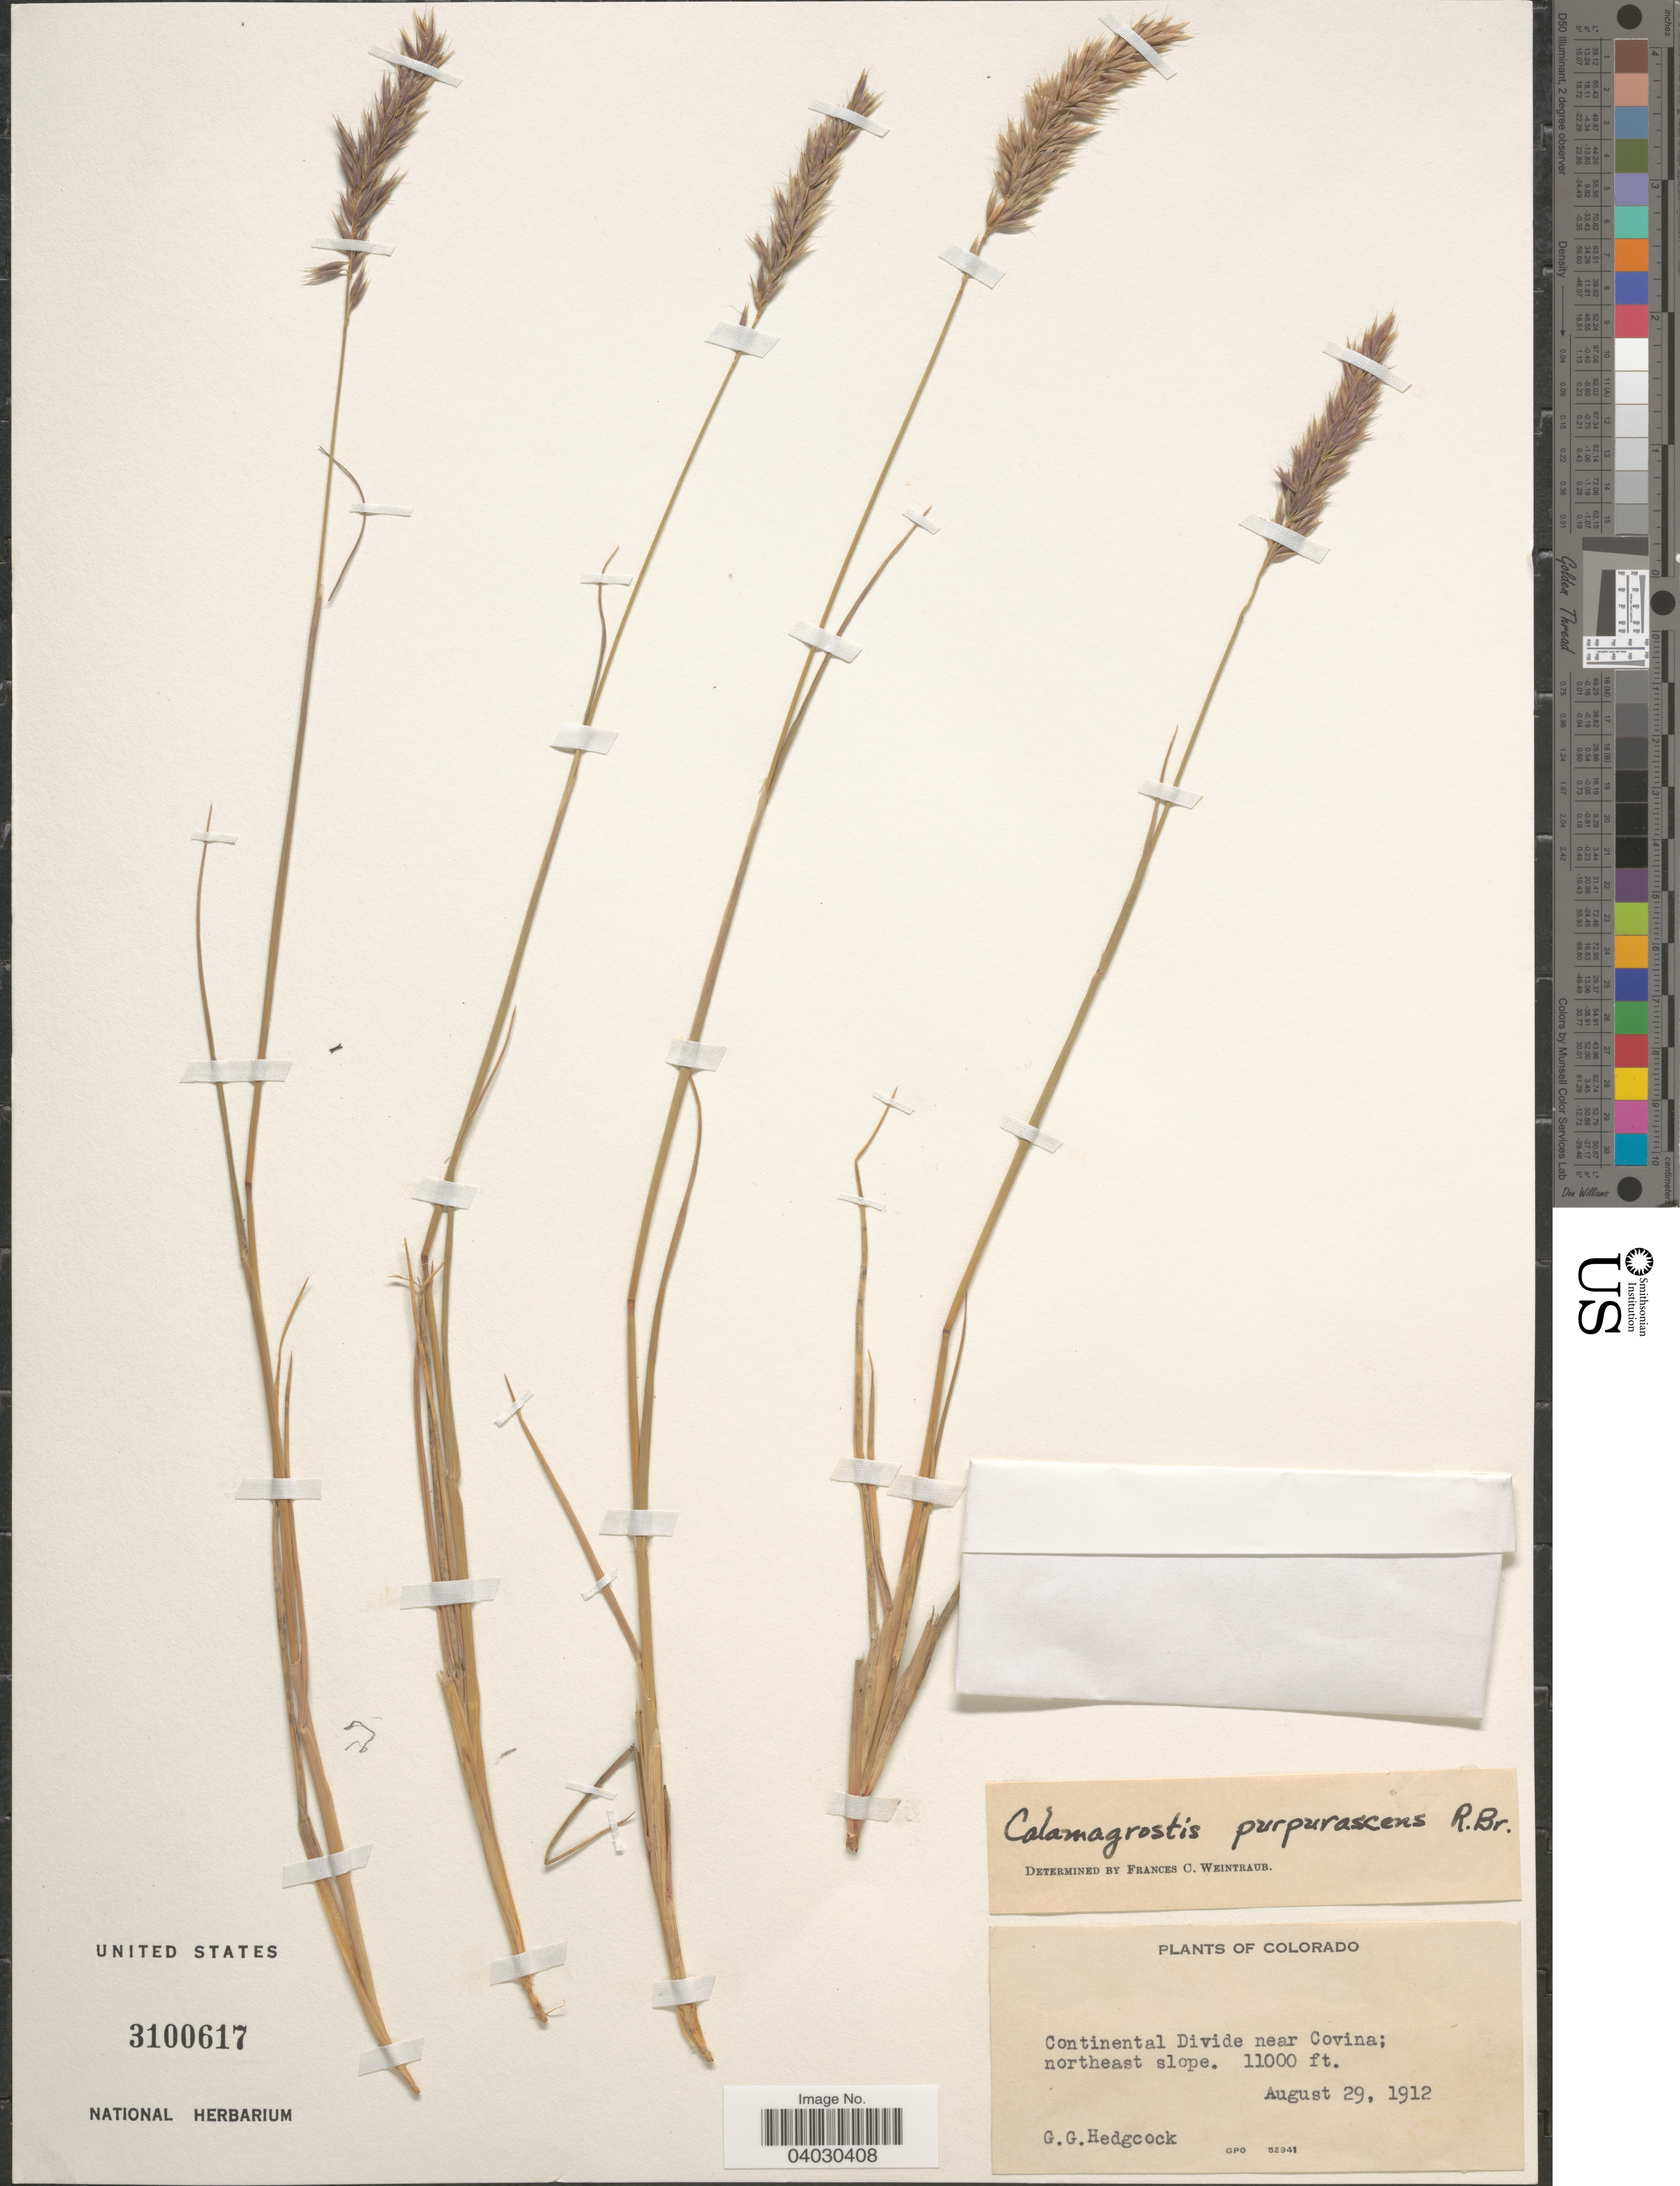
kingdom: Plantae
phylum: Tracheophyta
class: Liliopsida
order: Poales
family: Poaceae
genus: Calamagrostis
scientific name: Calamagrostis purpurascens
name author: R. Br.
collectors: G. Hedgcock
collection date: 1912-08-29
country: United States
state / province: Colorado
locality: Continental Divide near Covina; northeast slope.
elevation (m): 3353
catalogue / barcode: US 3100617